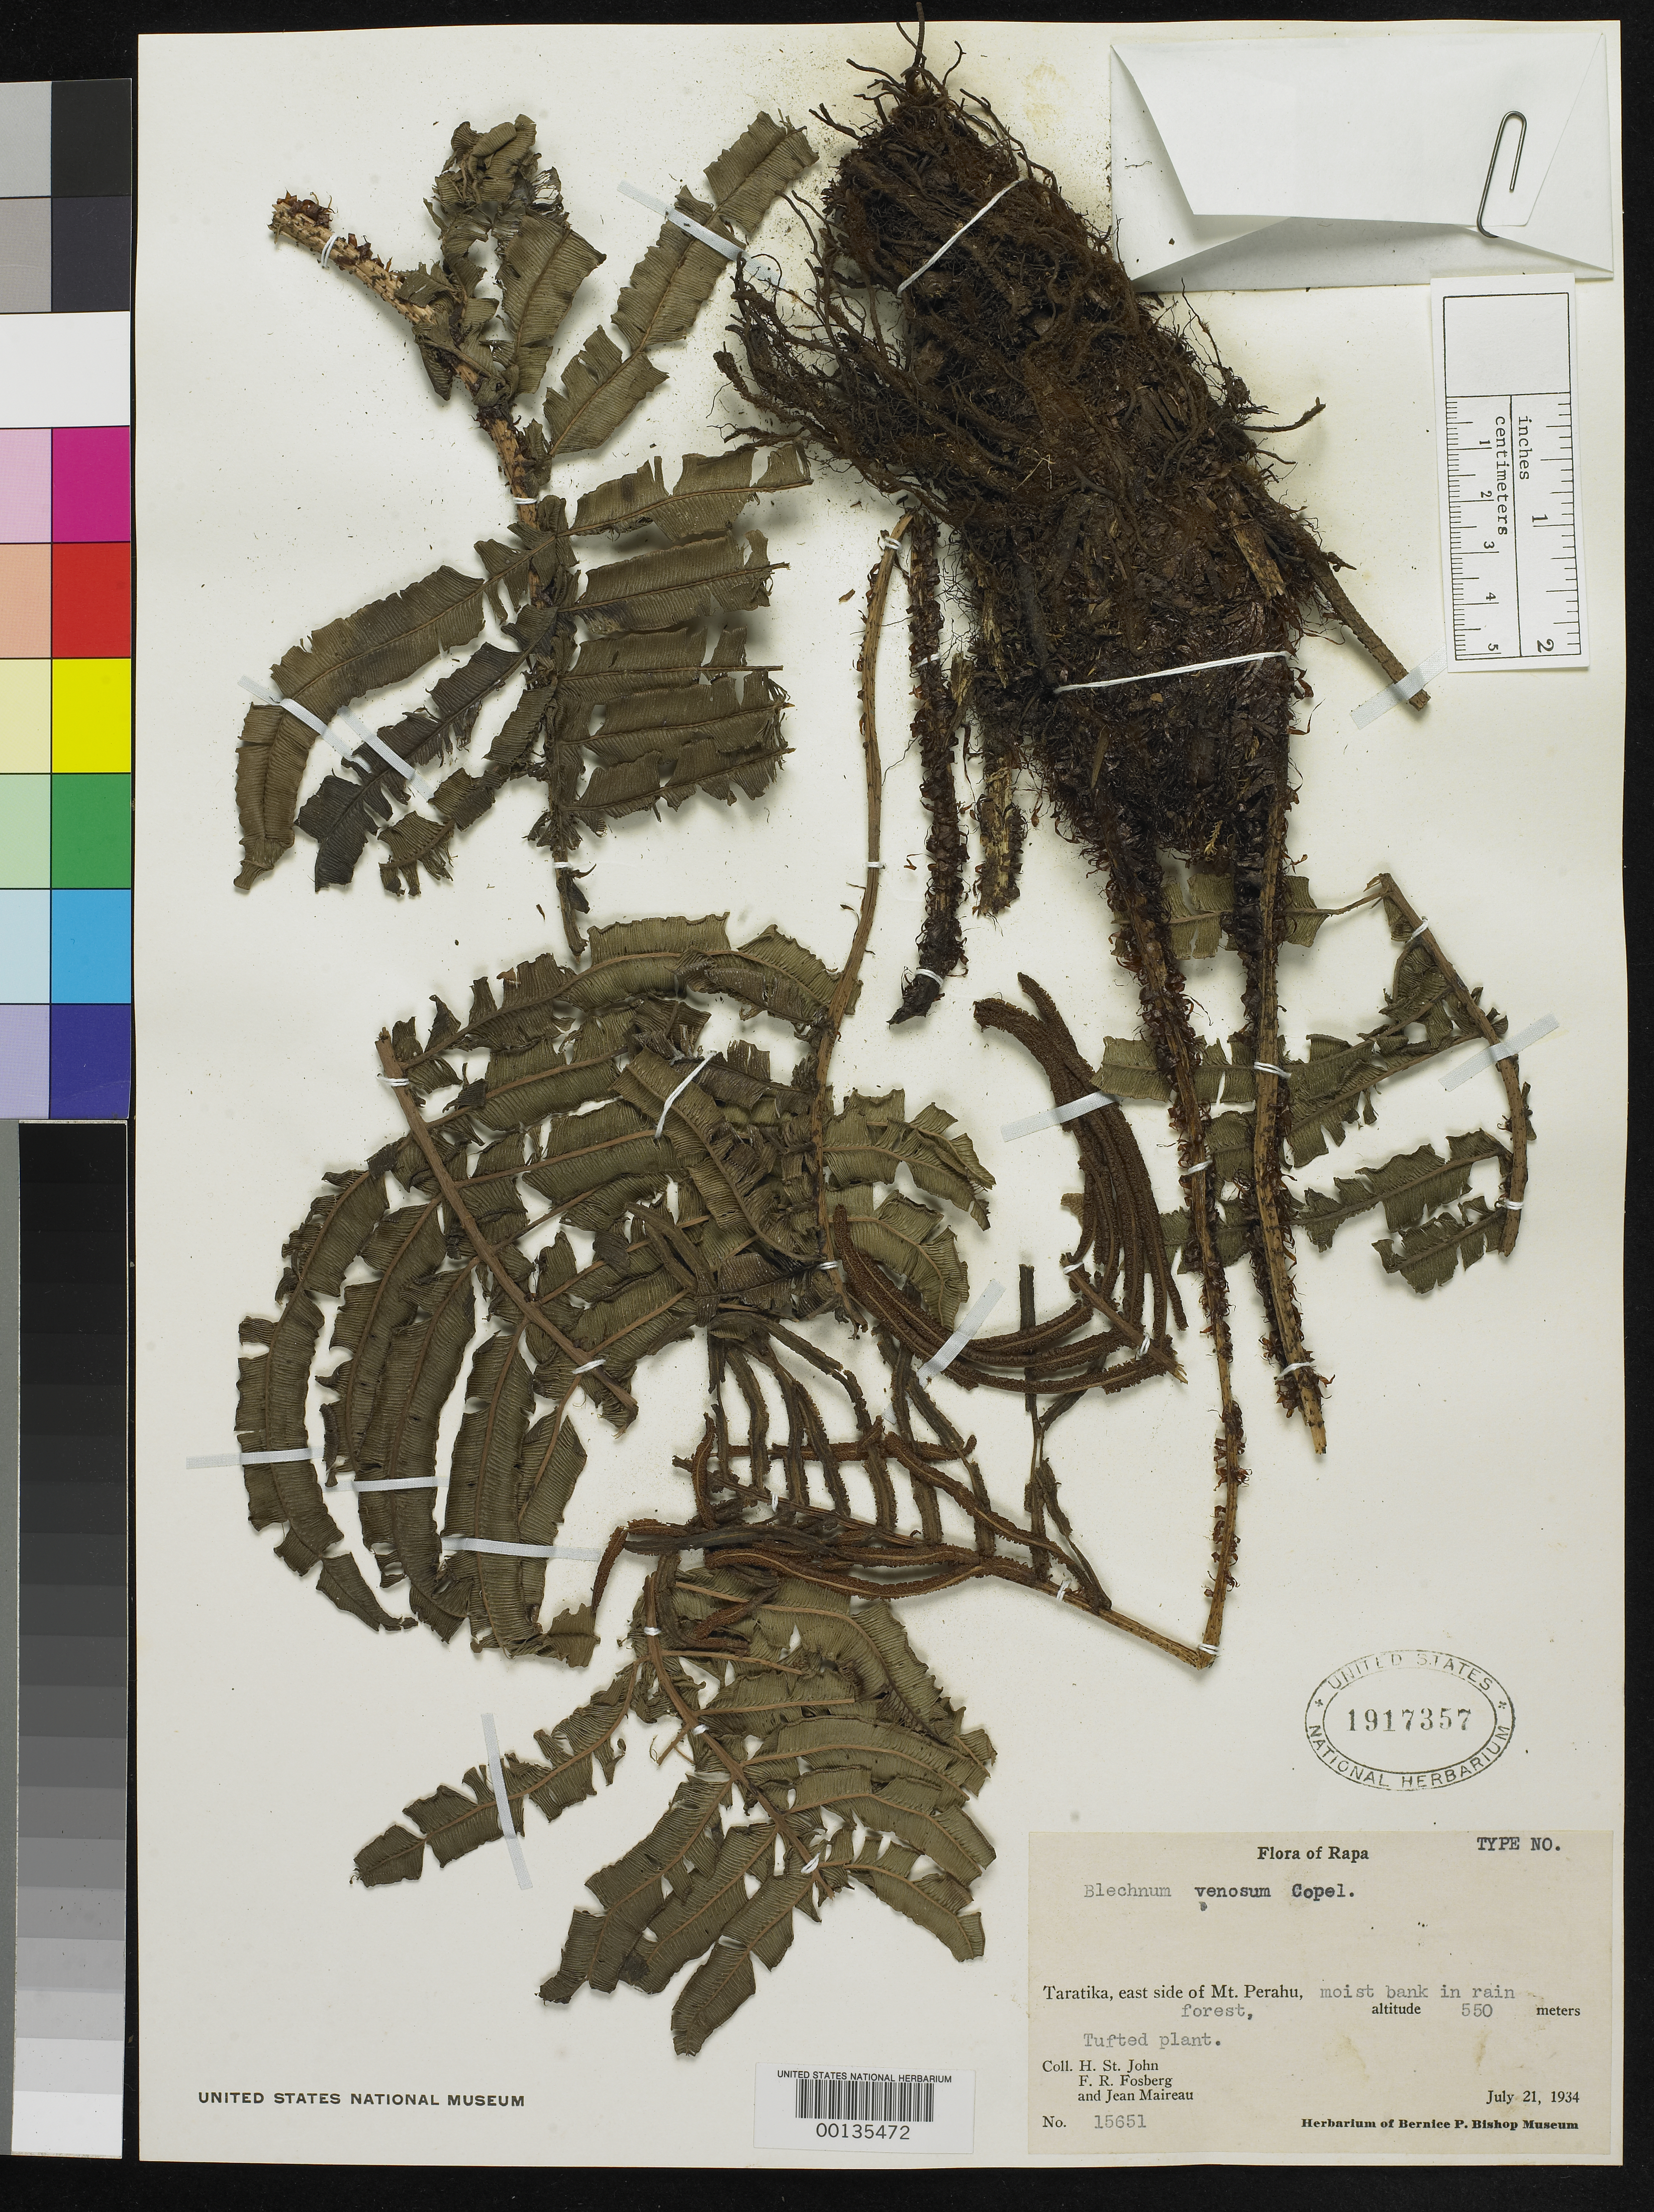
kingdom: Plantae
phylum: Tracheophyta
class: Polypodiopsida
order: Polypodiales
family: Blechnaceae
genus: Blechnum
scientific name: Blechnum venosum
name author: Copel.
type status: Isotype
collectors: H. St. John, F. R. Fosberg & J. Maireau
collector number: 15651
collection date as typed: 21 Jul 1934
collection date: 1934-07-21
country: French Polynesia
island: Rapa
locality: Taratika, E side of Mt. Perahu. [Tubuai Is.]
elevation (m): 550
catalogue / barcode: US 1917357